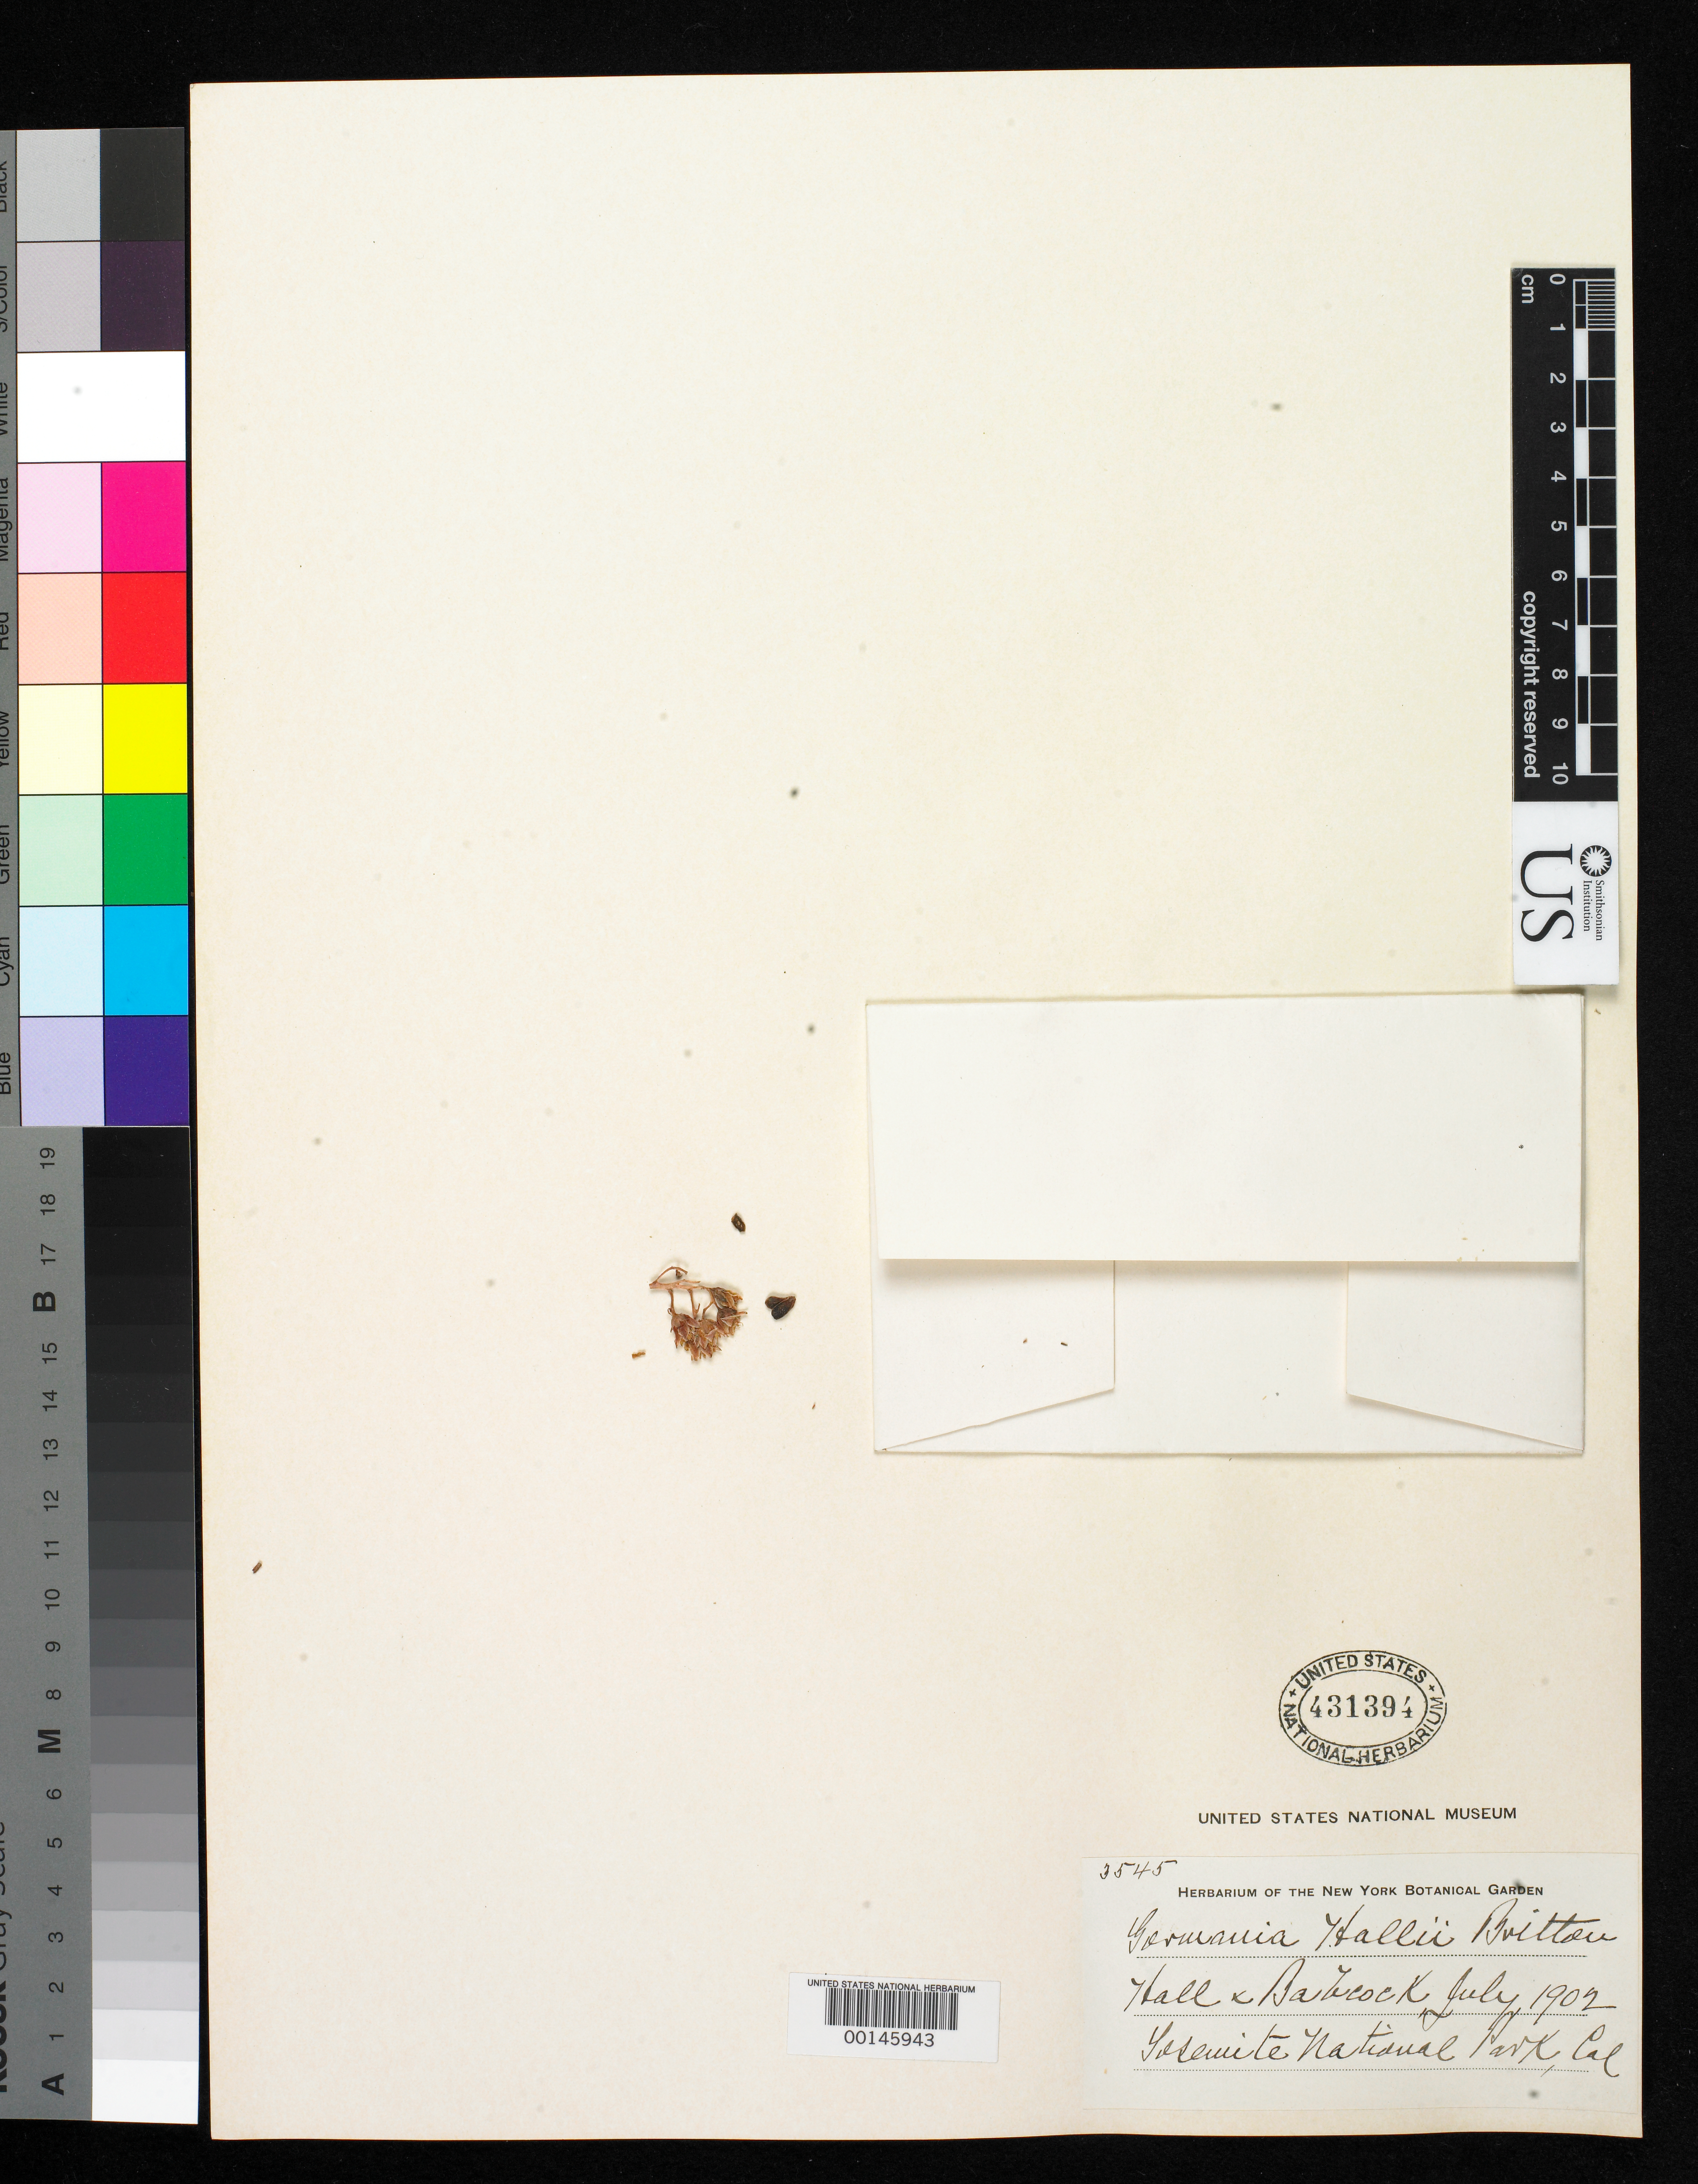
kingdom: Plantae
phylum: Tracheophyta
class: Magnoliopsida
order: Saxifragales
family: Crassulaceae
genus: Gormania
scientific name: Gormania hallii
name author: Britton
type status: Isotype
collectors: H. M. Hall & E. B. Babcock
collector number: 3545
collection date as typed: Jul 1902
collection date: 1902-07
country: United States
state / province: California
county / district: Mariposa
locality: Yosemite Natl. Park.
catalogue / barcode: US 431394